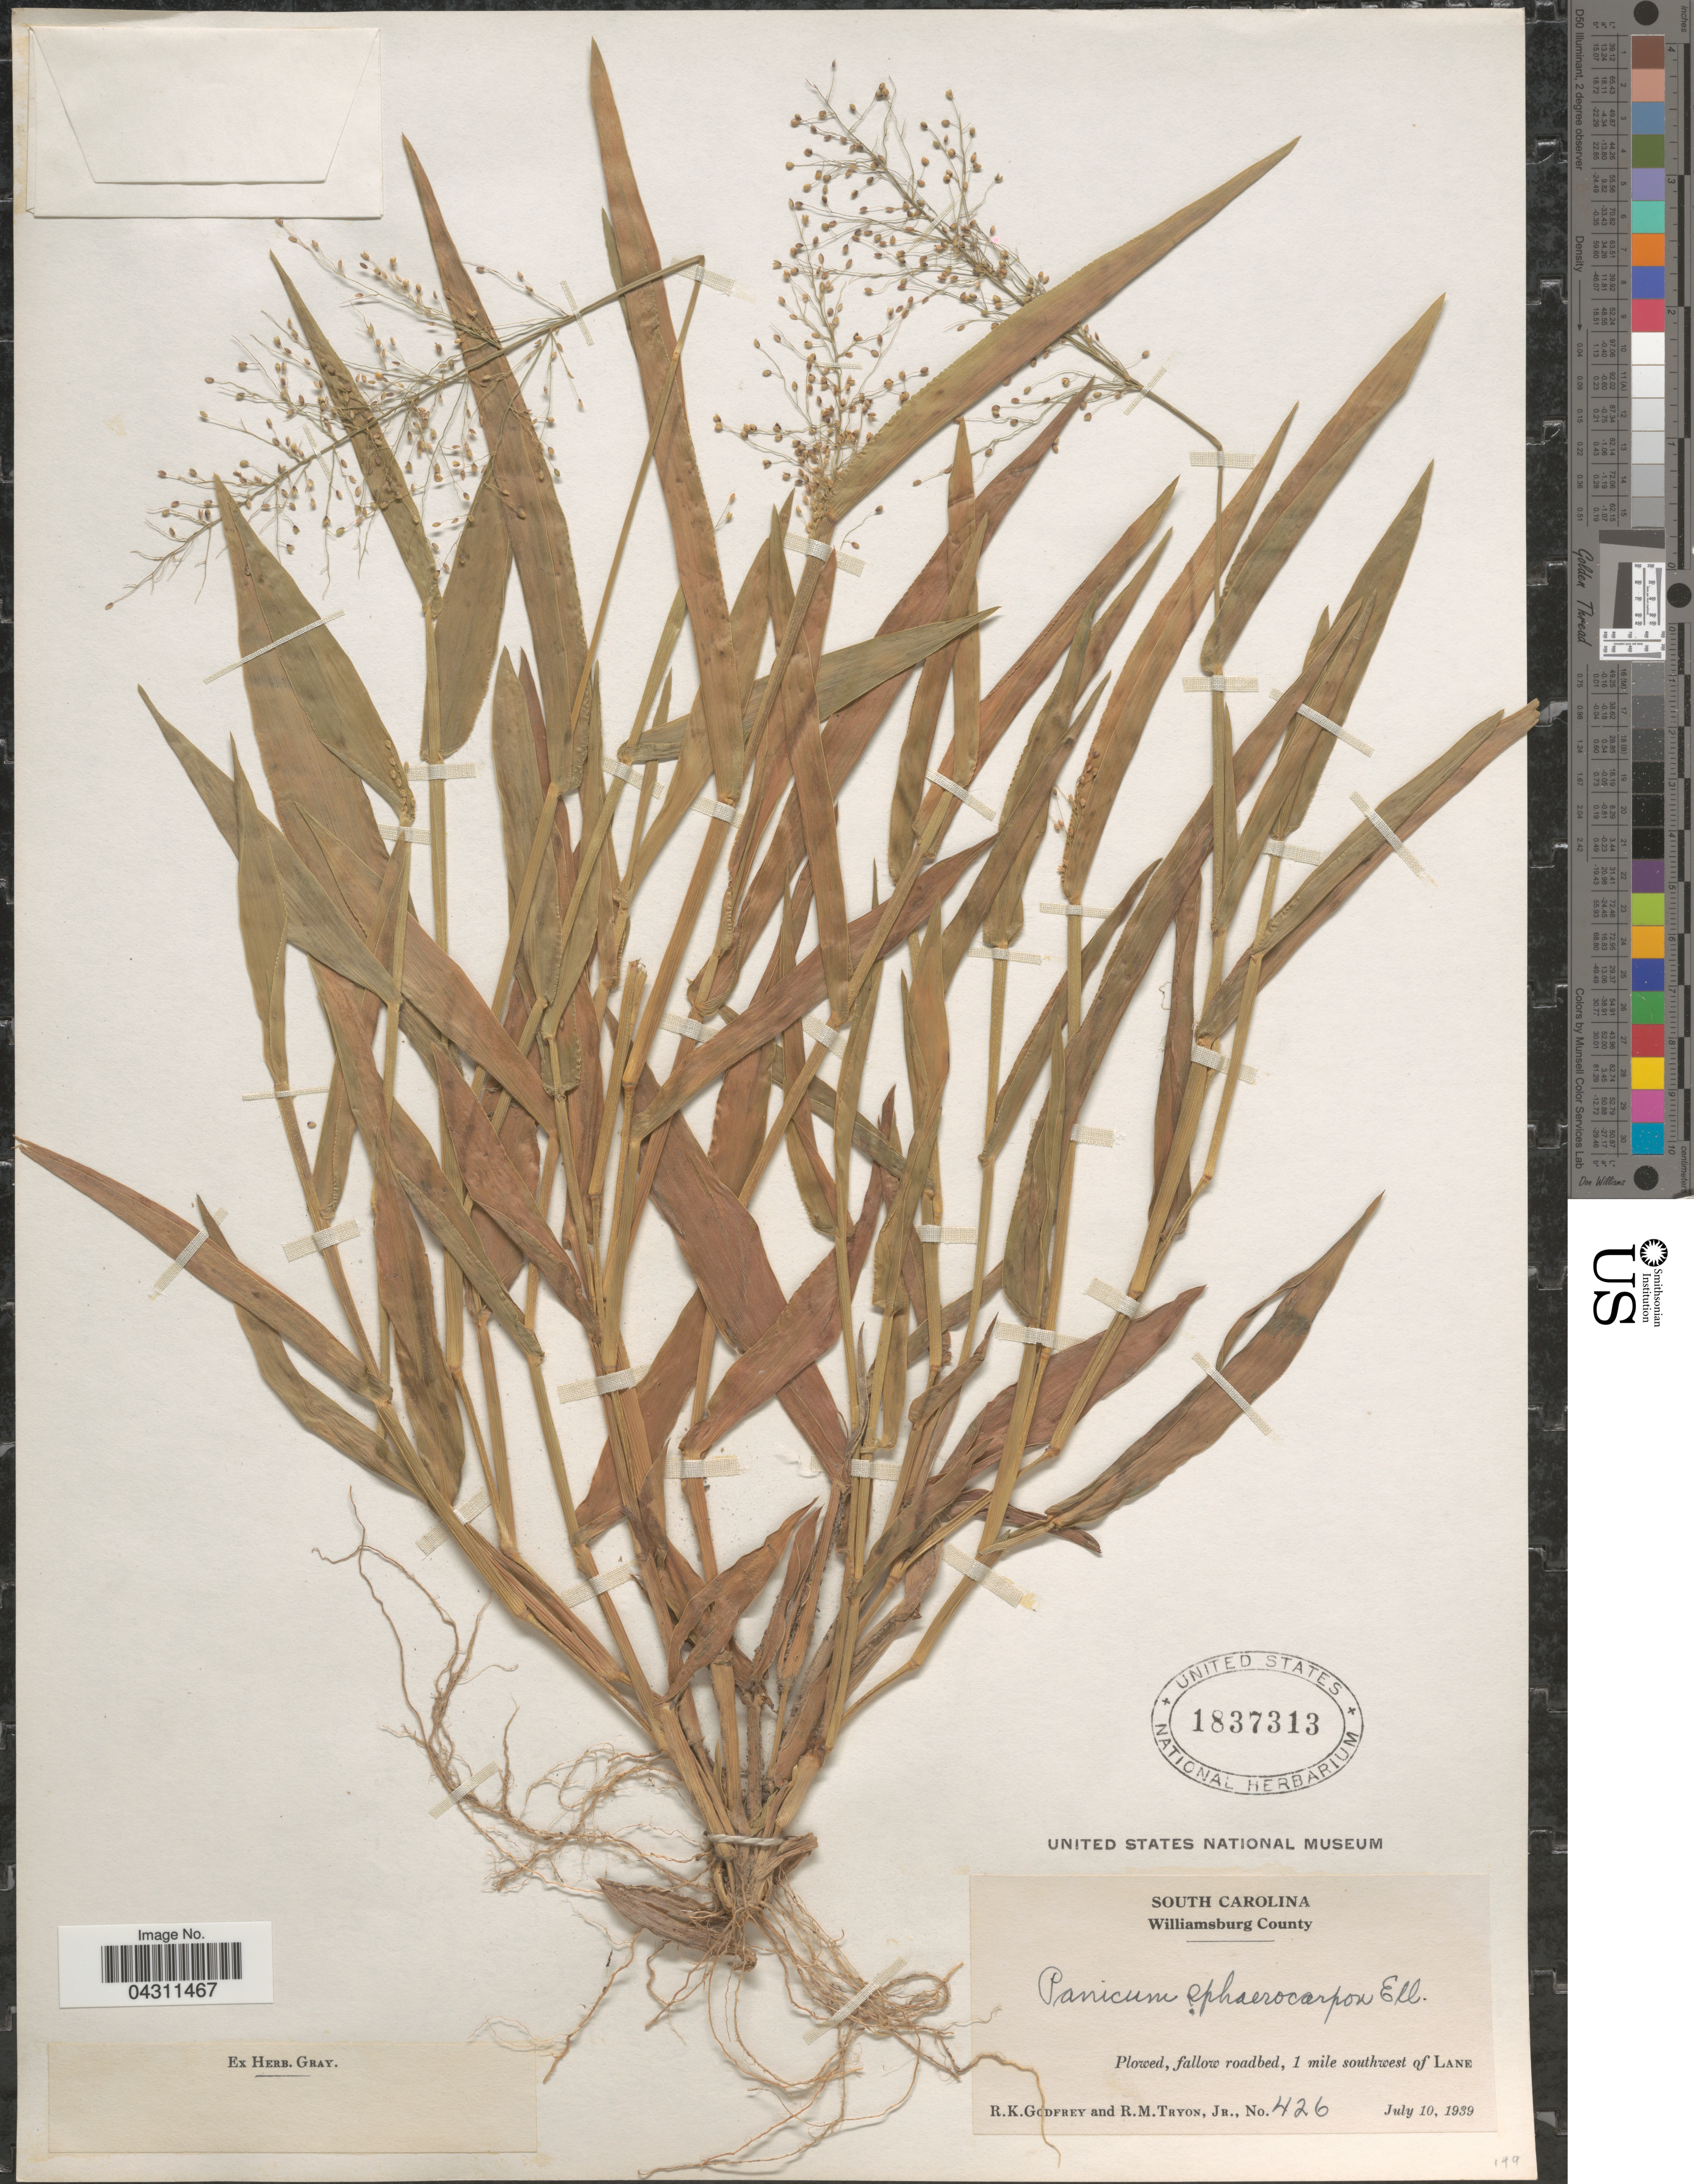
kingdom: Plantae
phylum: Tracheophyta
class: Liliopsida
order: Poales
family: Poaceae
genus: Dichanthelium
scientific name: Dichanthelium sphaerocarpon var. sphaerocarpon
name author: (Elliott) Gould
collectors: R. K. Godfrey & R. Tryon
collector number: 426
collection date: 1939-07-10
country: United States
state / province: South Carolina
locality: Williamsburg County. Plowed, fallow roadbed, 1 mile southwest of Lane.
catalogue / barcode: US 1837313